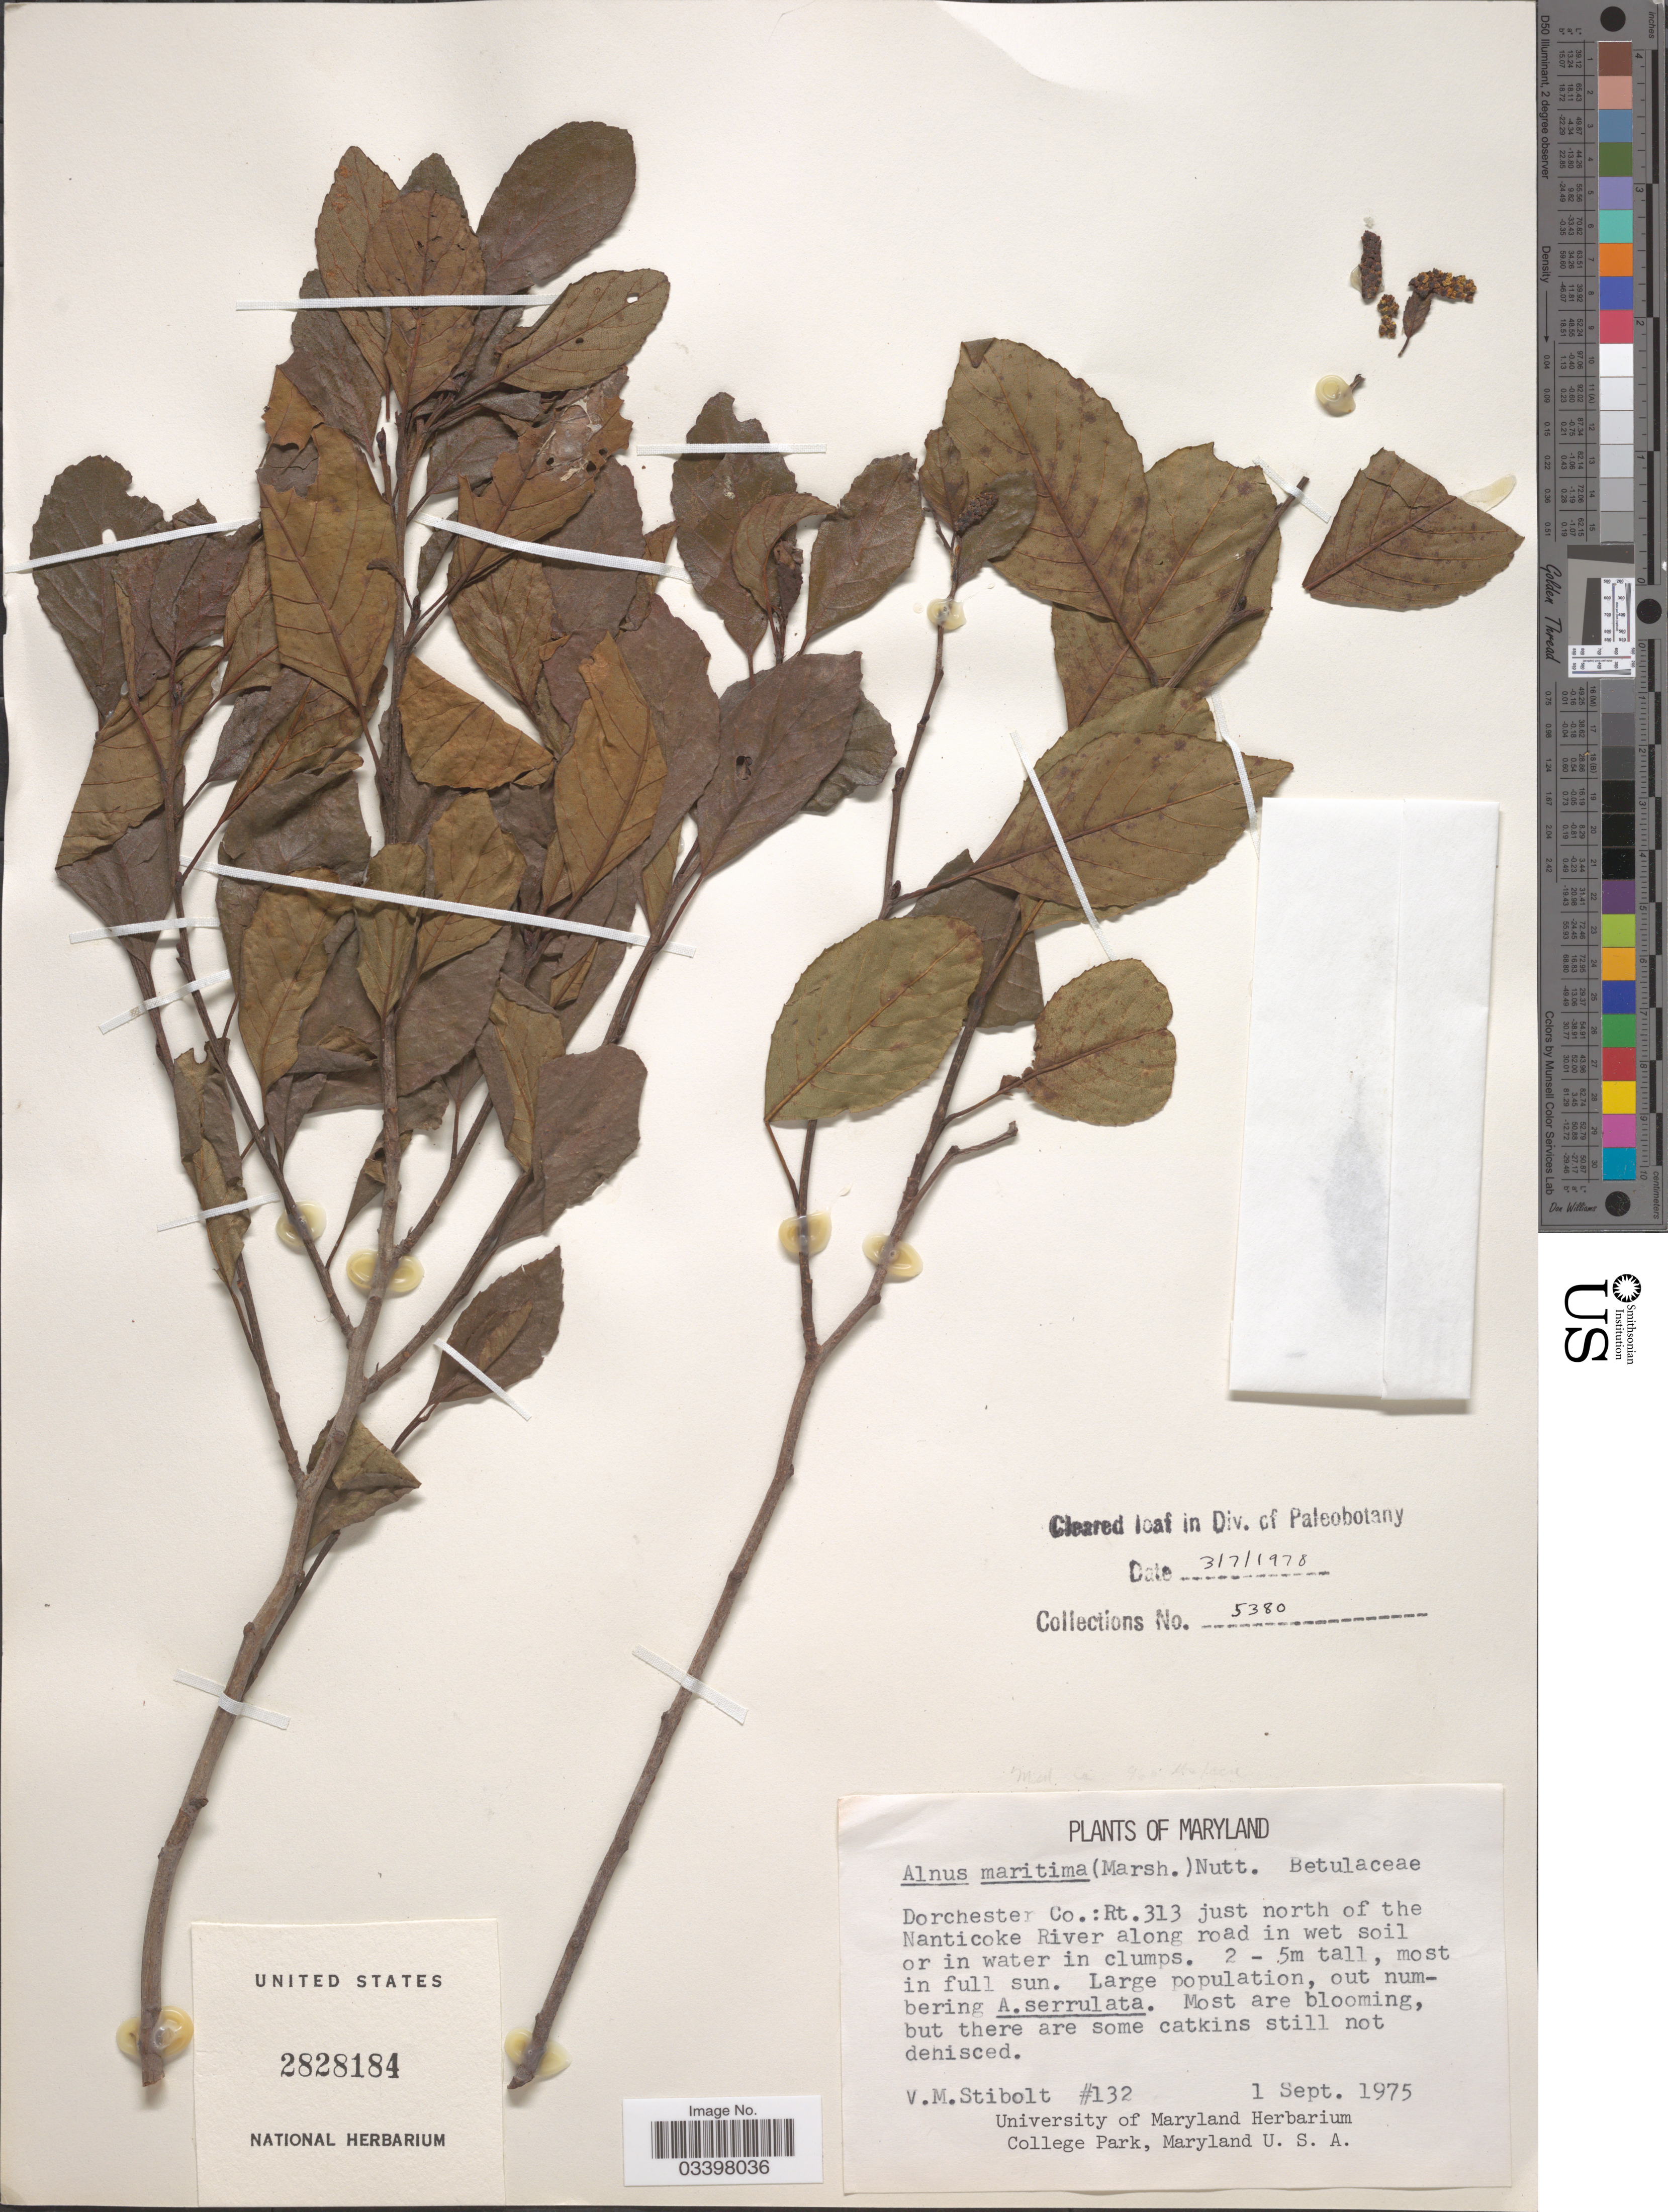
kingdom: Plantae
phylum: Tracheophyta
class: Magnoliopsida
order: Fagales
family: Betulaceae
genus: Alnus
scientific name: Alnus maritima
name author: (Marshall) Muhl. ex Nutt.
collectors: V. Stibolt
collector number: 132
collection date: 1975-09-01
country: United States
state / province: Maryland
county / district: Dorchester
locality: Dorchester Co.: Rt. 313 just north of the Nanticoke River along road.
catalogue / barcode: US 2828184